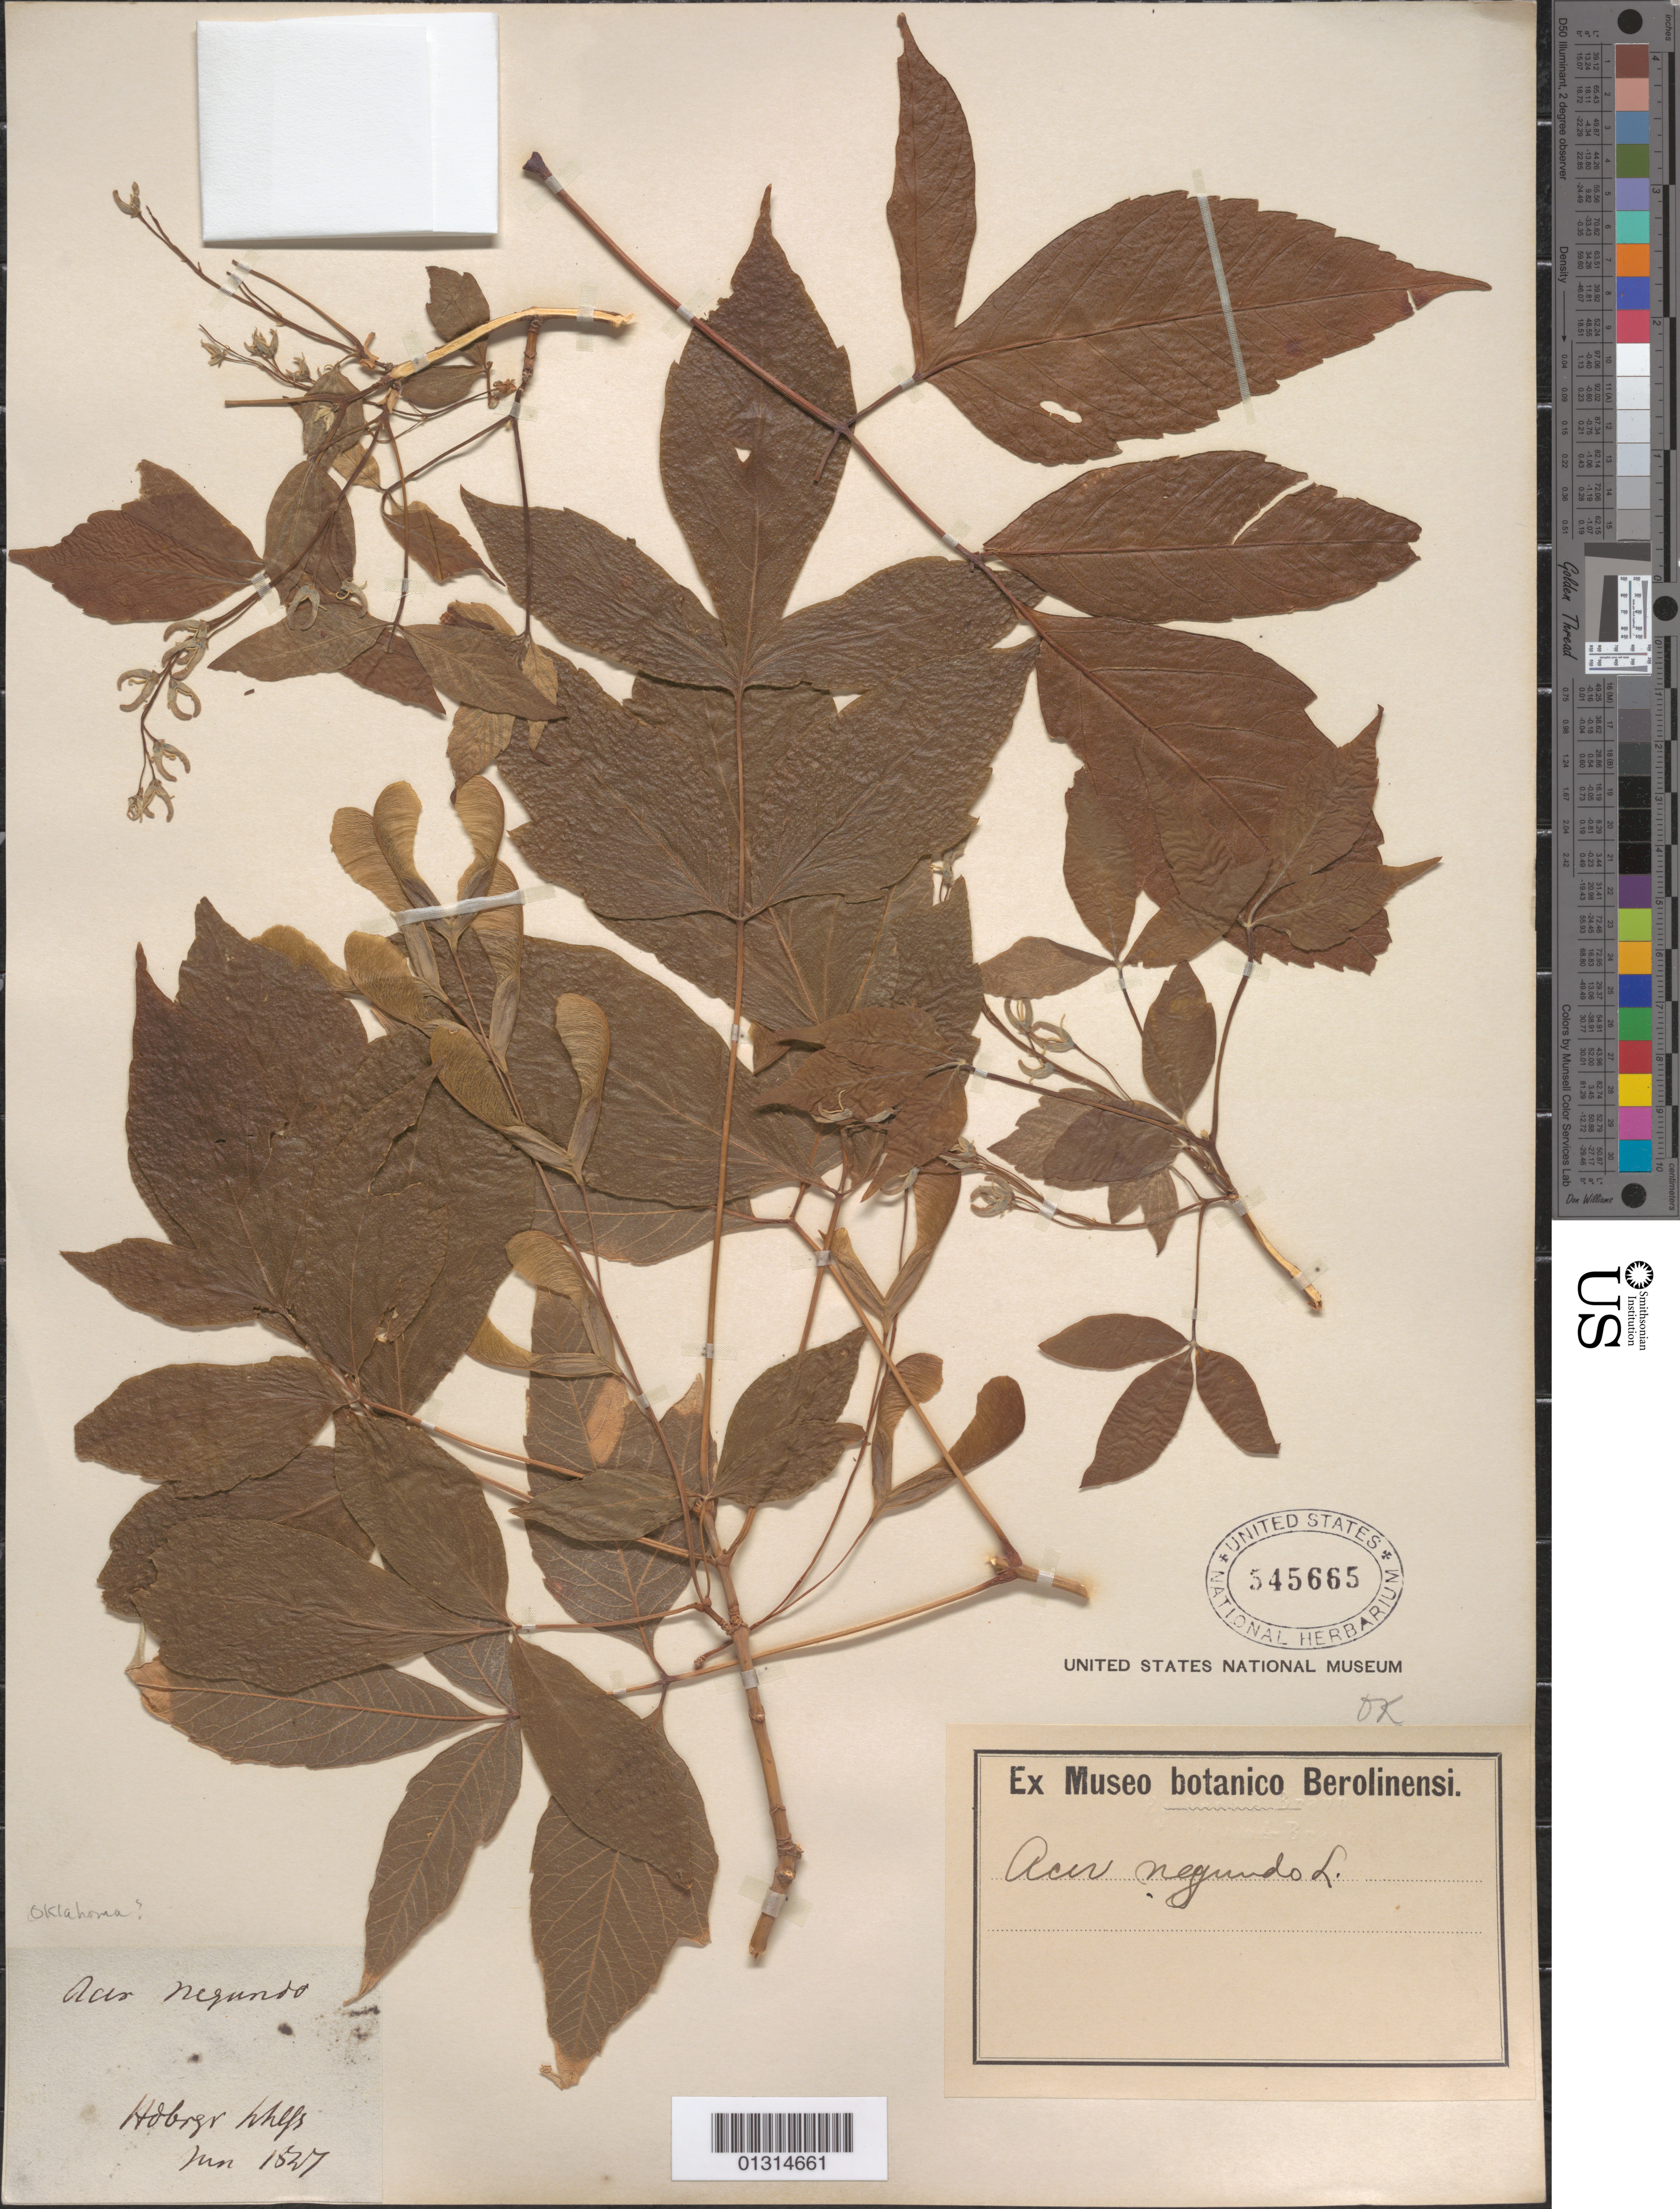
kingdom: Plantae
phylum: Tracheophyta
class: Magnoliopsida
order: Sapindales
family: Sapindaceae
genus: Acer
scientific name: Acer negundo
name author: L.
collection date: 1837-06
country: United States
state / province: Oklahoma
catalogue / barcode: US 545665